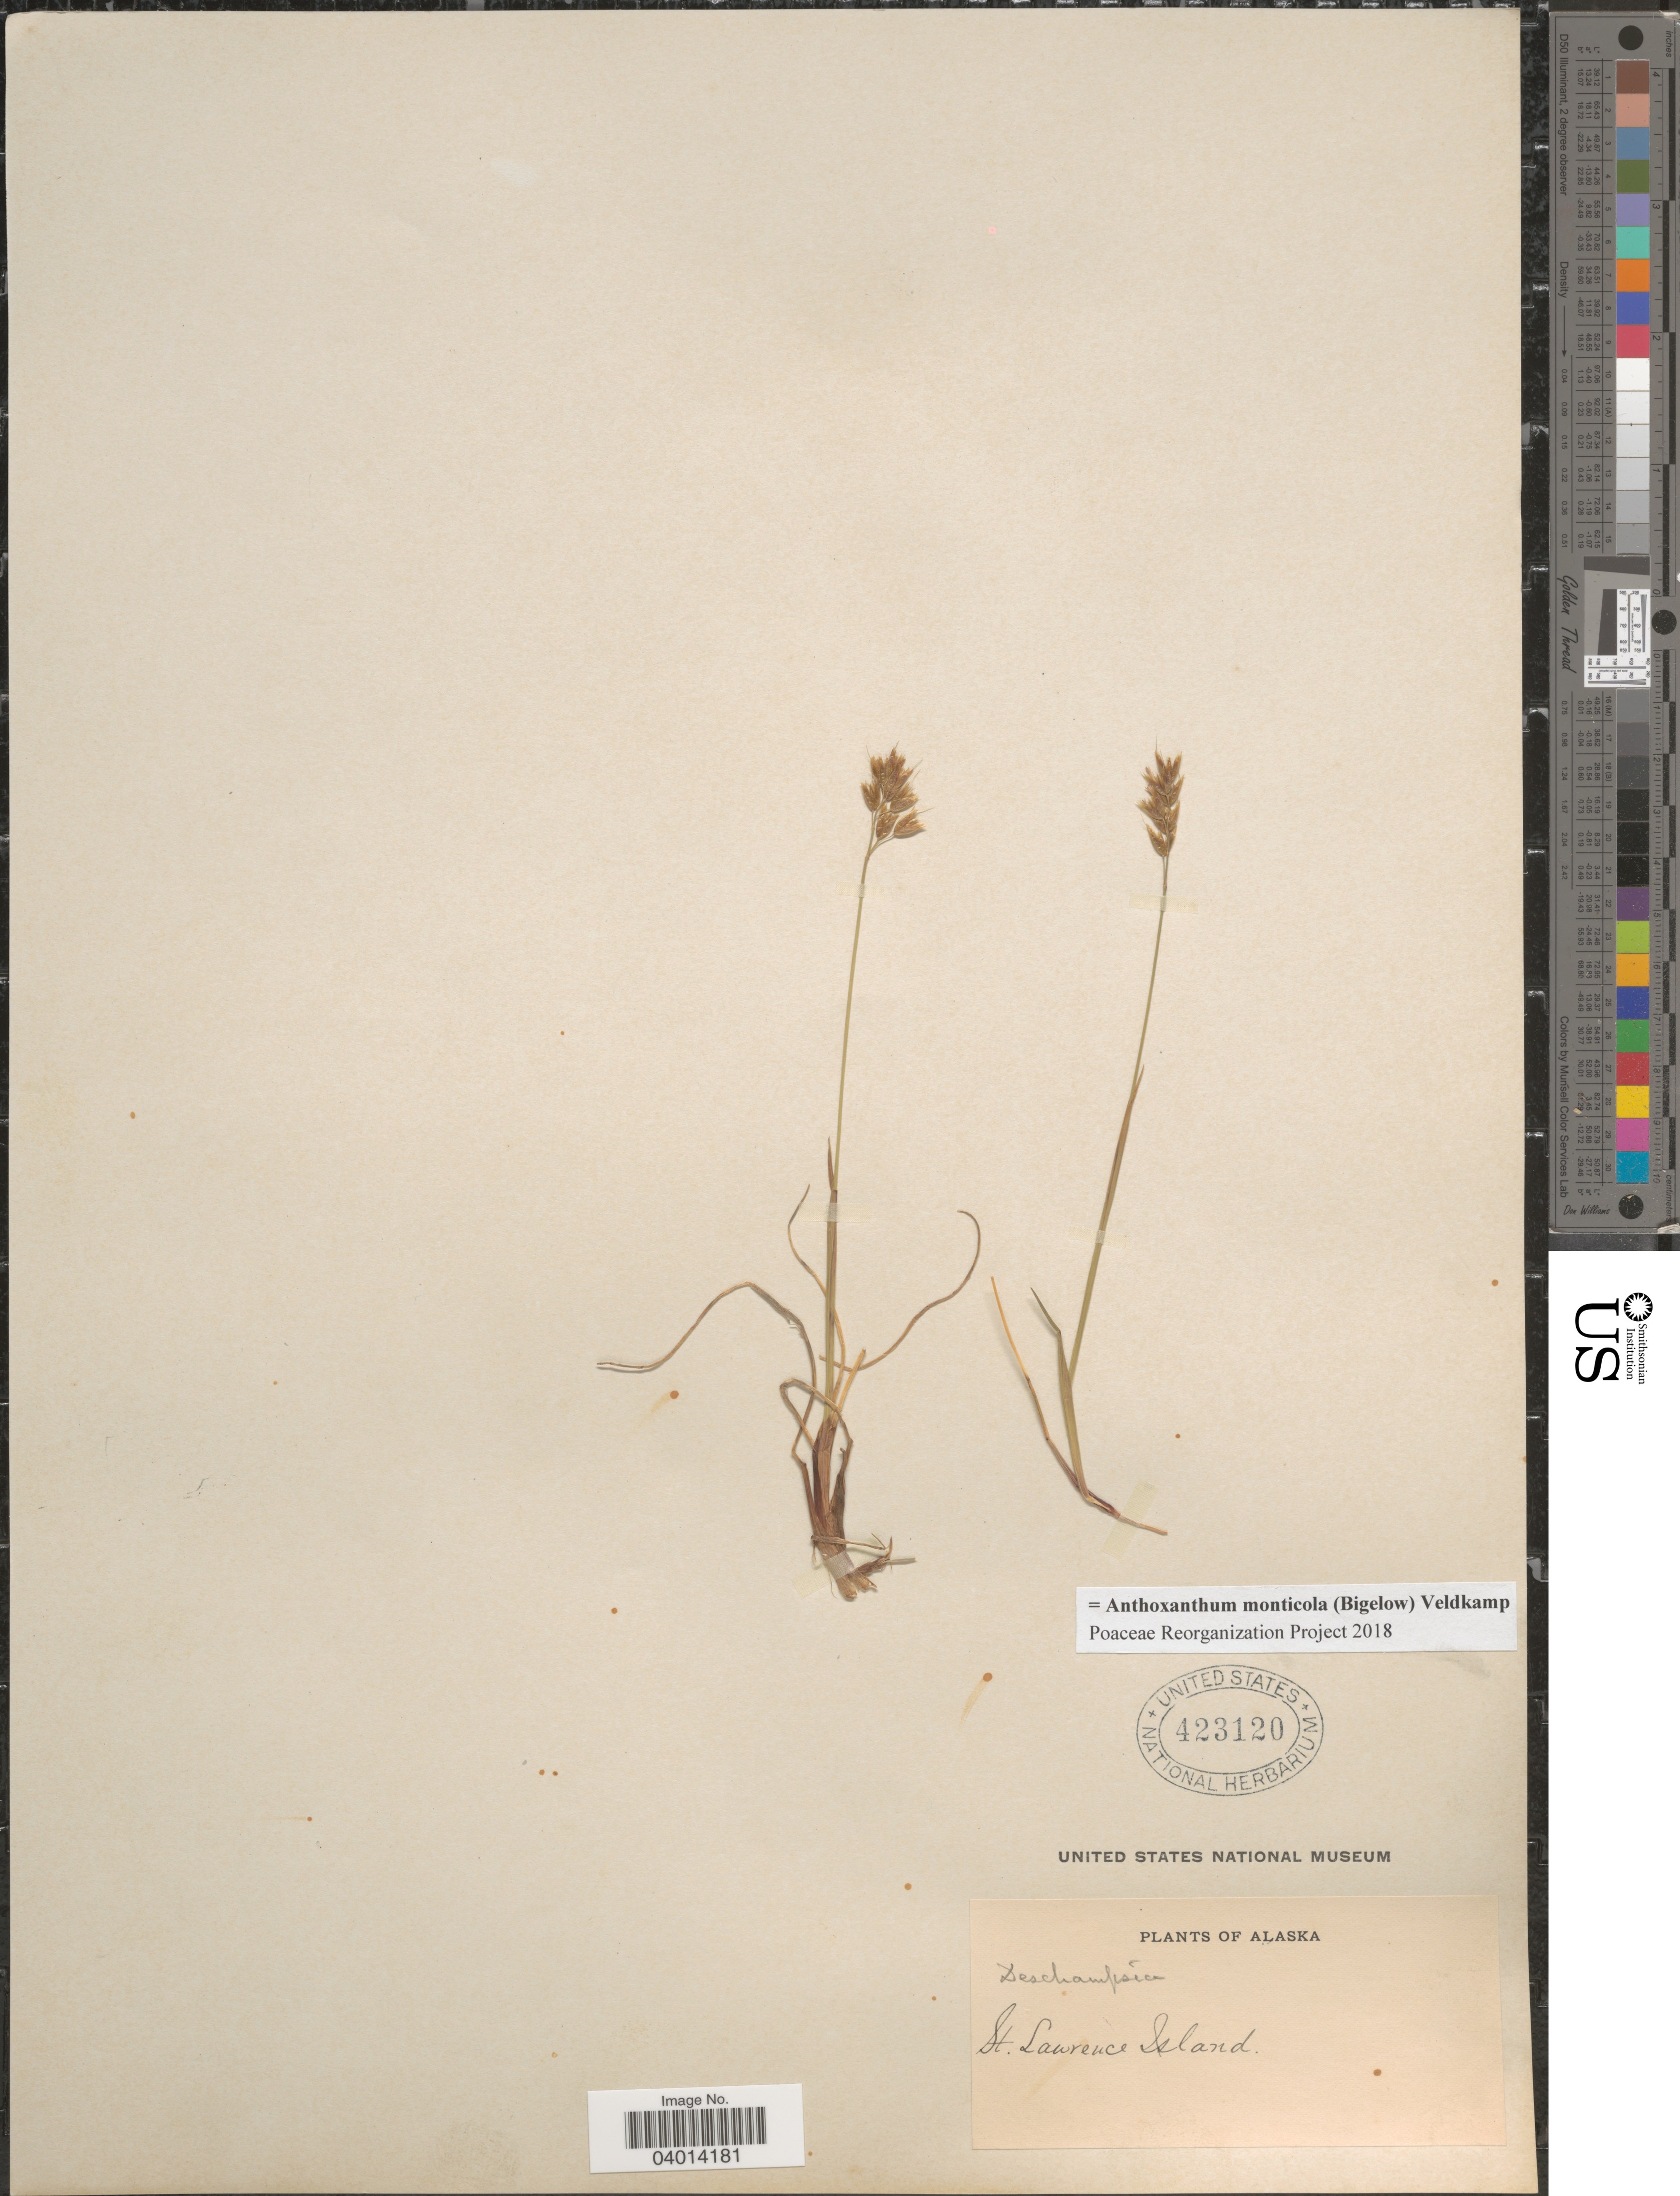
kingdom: Plantae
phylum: Tracheophyta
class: Liliopsida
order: Poales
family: Poaceae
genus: Anthoxanthum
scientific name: Anthoxanthum monticola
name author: (Bigelow) Veldkamp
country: United States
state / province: Alaska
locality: St. Lawrence Island.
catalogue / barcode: US 423120